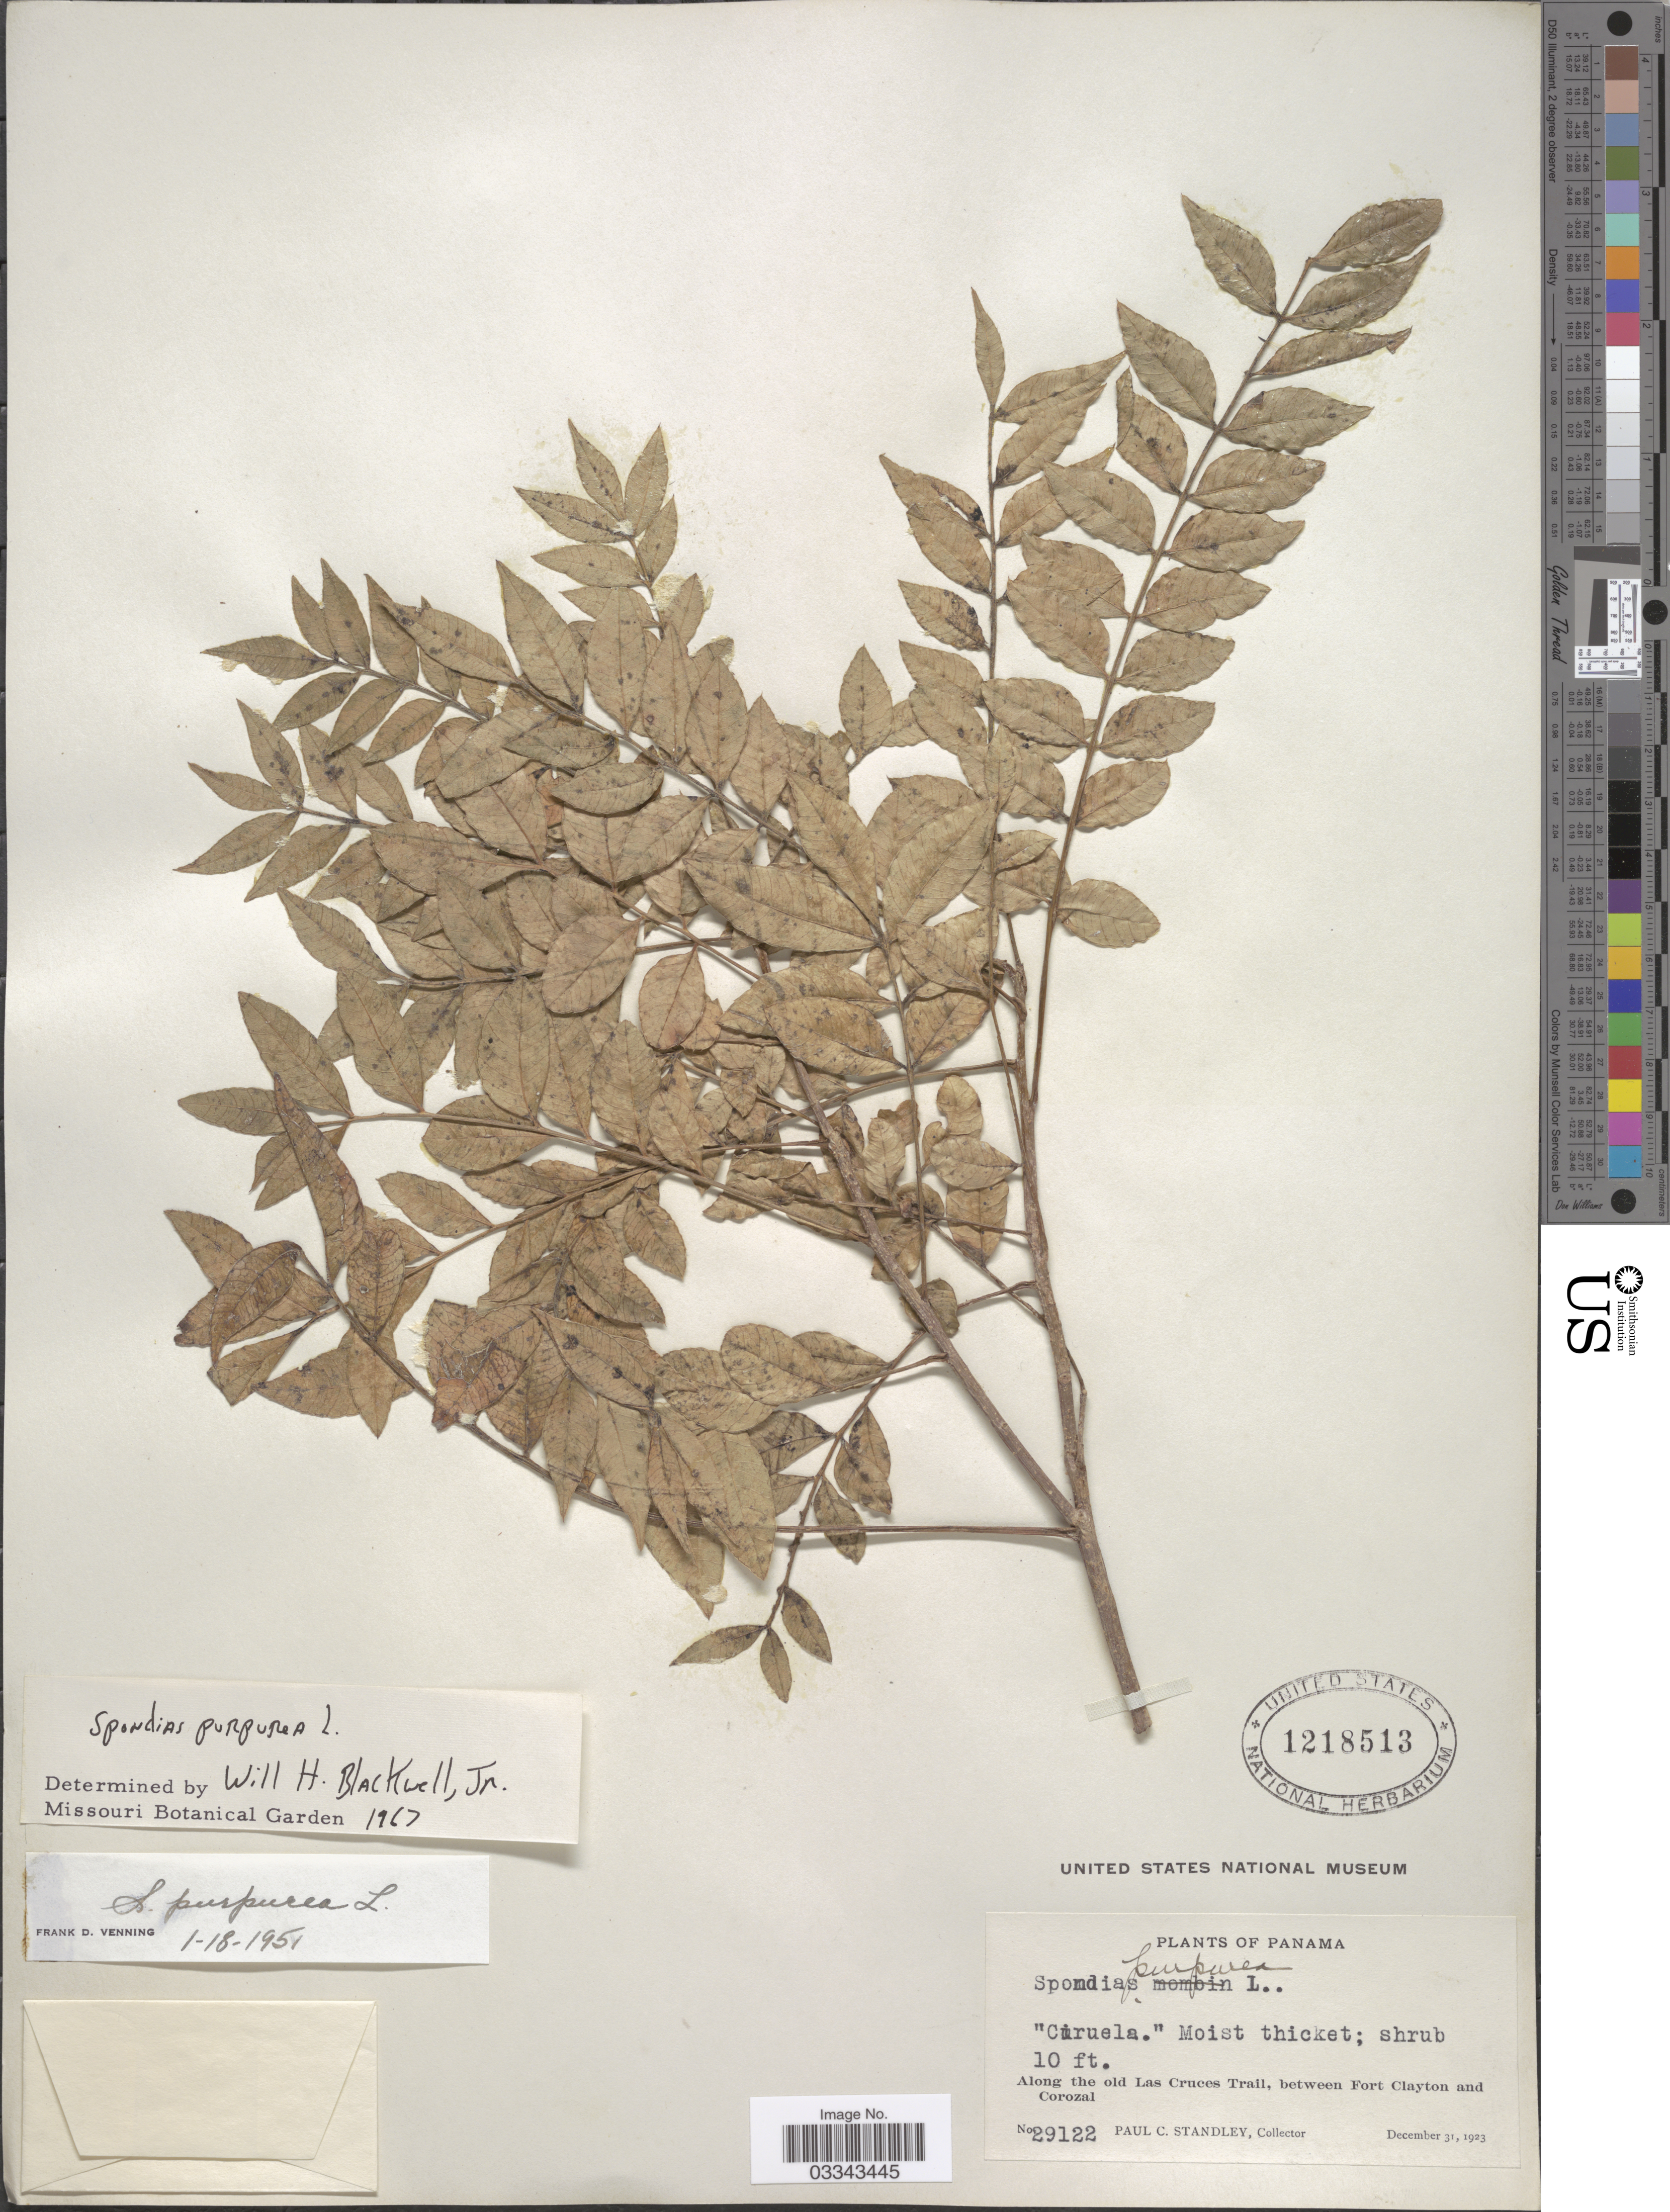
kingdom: Plantae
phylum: Tracheophyta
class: Magnoliopsida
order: Sapindales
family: Anacardiaceae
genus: Spondias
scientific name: Spondias purpurea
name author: L.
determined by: Mitchell, John D.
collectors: P. C. Standley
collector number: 29122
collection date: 1923-12-31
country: Panama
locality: Along the old Las Cruces Trail, between Fort Clayton and Corozal.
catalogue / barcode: US 1218513